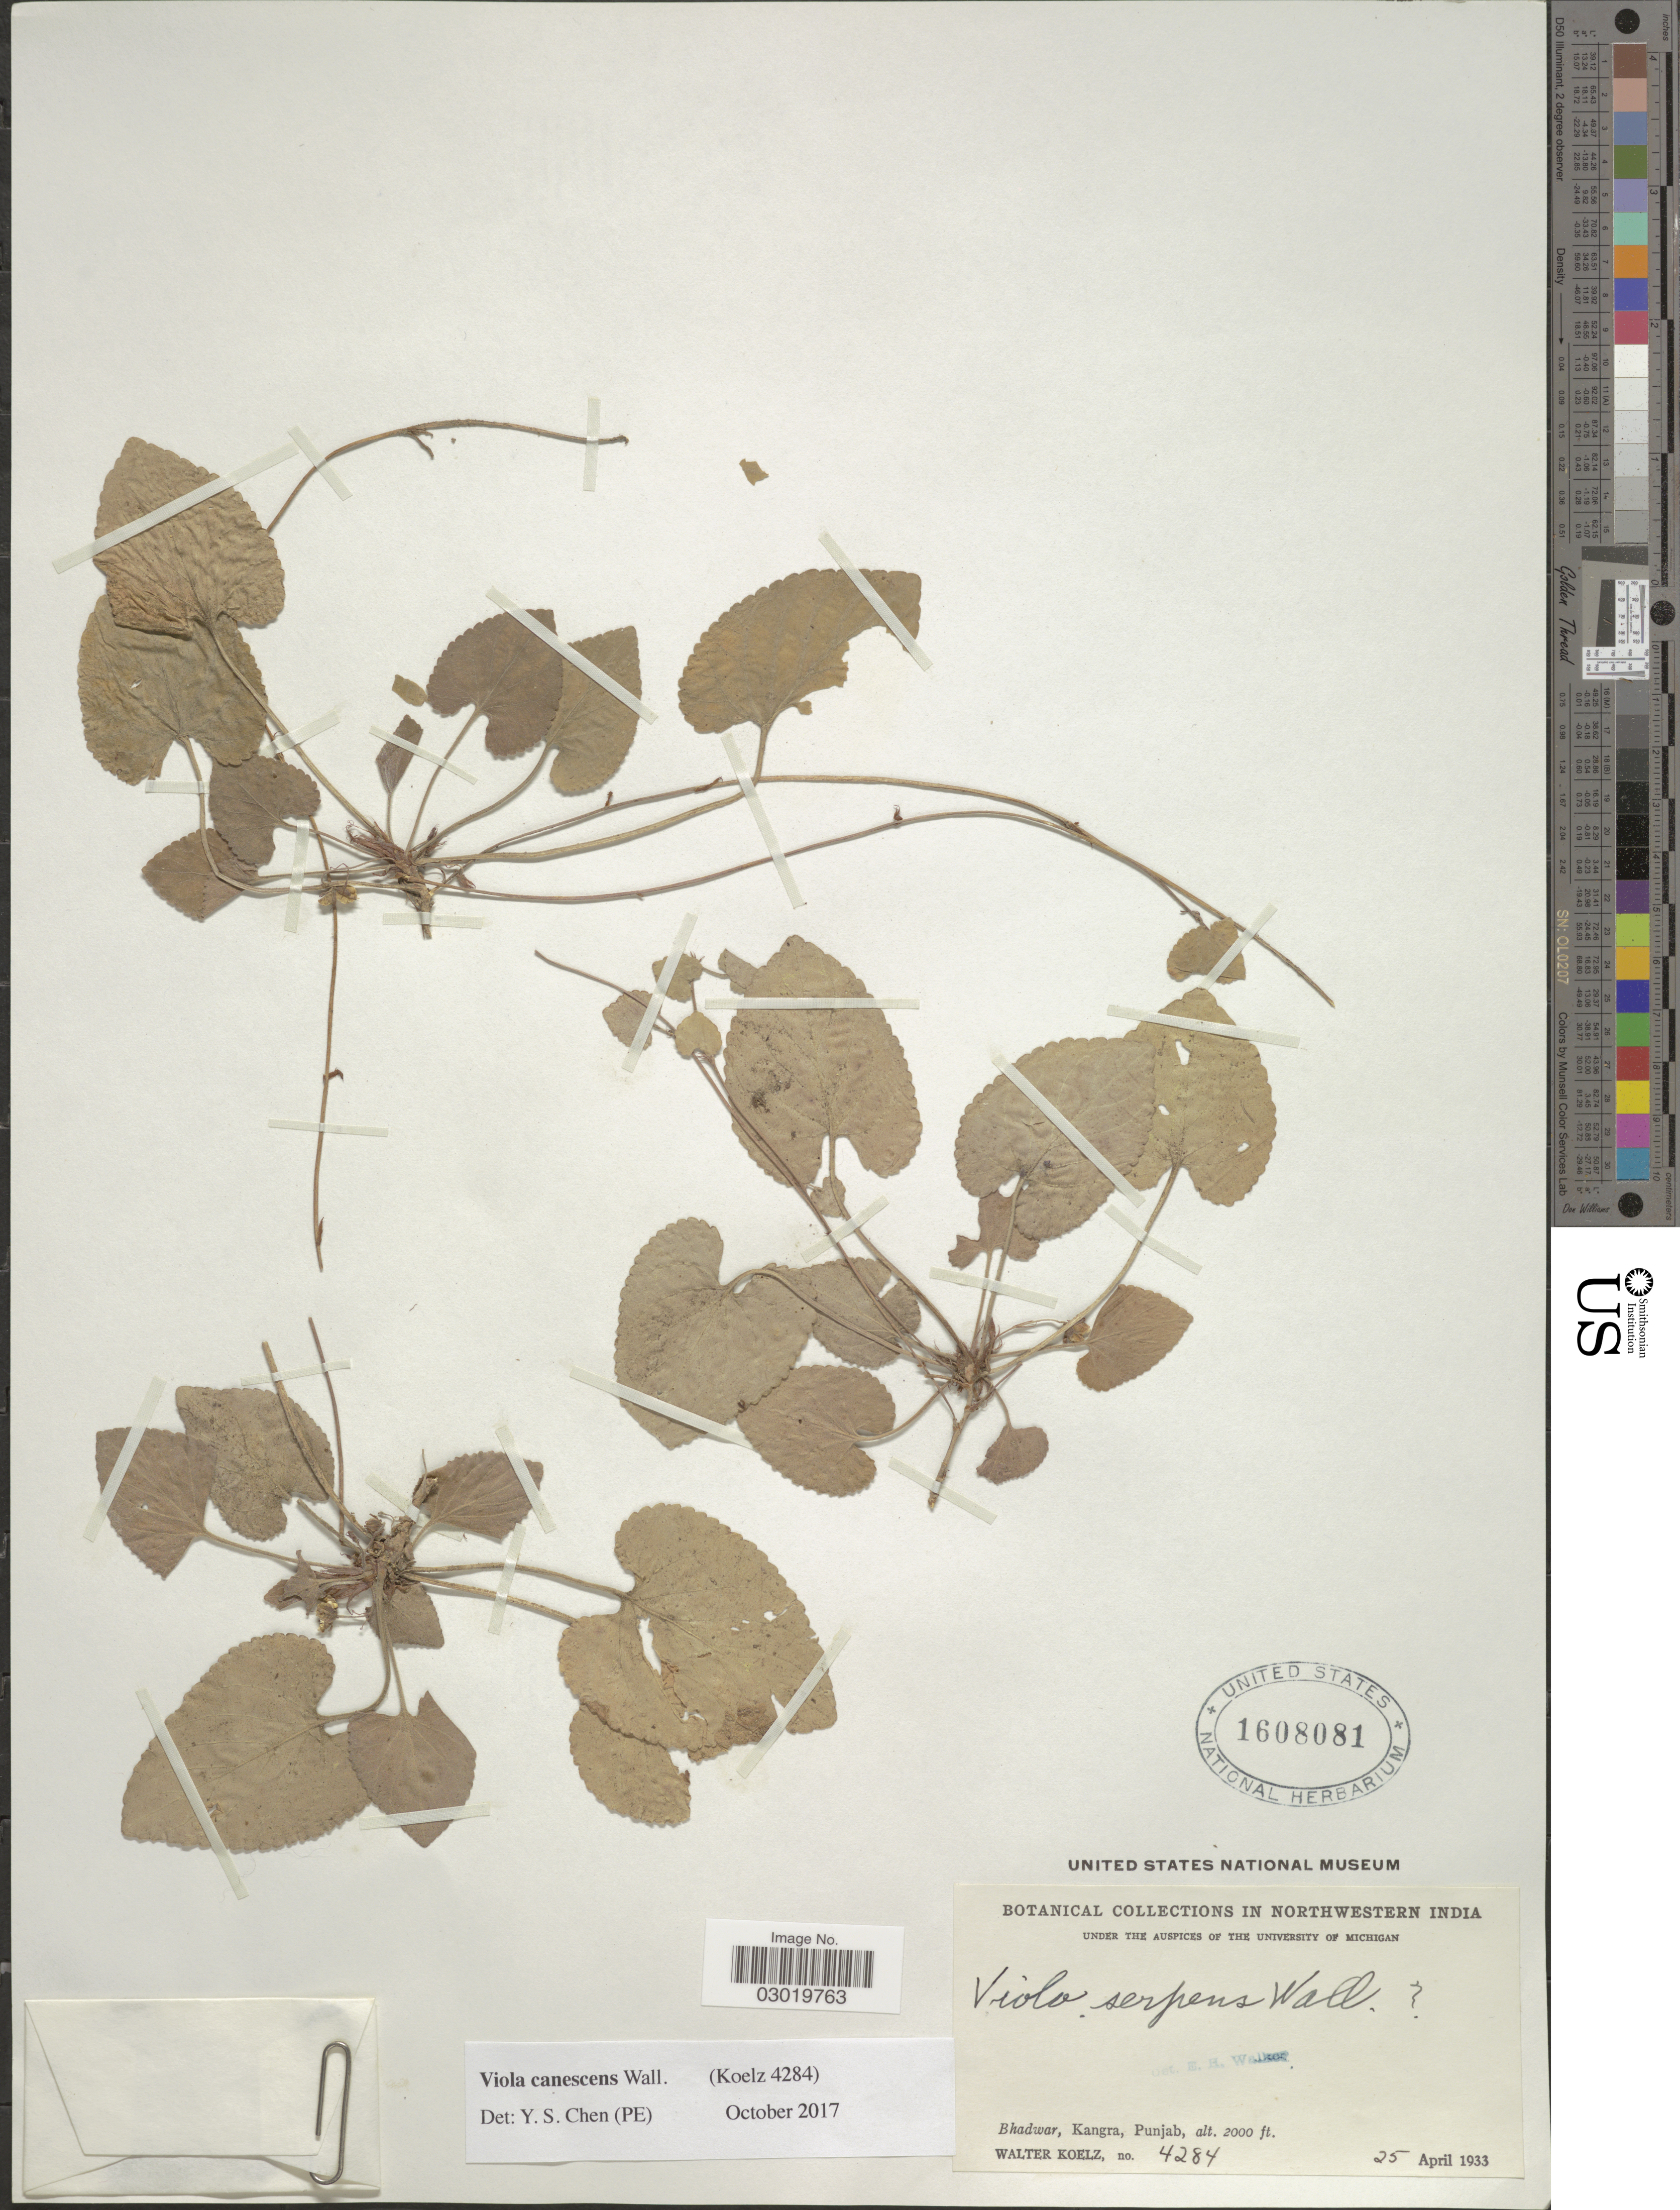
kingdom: Plantae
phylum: Tracheophyta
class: Magnoliopsida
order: Malpighiales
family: Violaceae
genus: Viola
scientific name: Viola canescens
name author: Wall.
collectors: W. N. Koelz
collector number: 4284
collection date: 1933-04-25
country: India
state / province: Himachal Pradesh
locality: Northwestern India. Bhadwar, Kangra, Punjab.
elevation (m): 610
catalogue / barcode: US 1608081